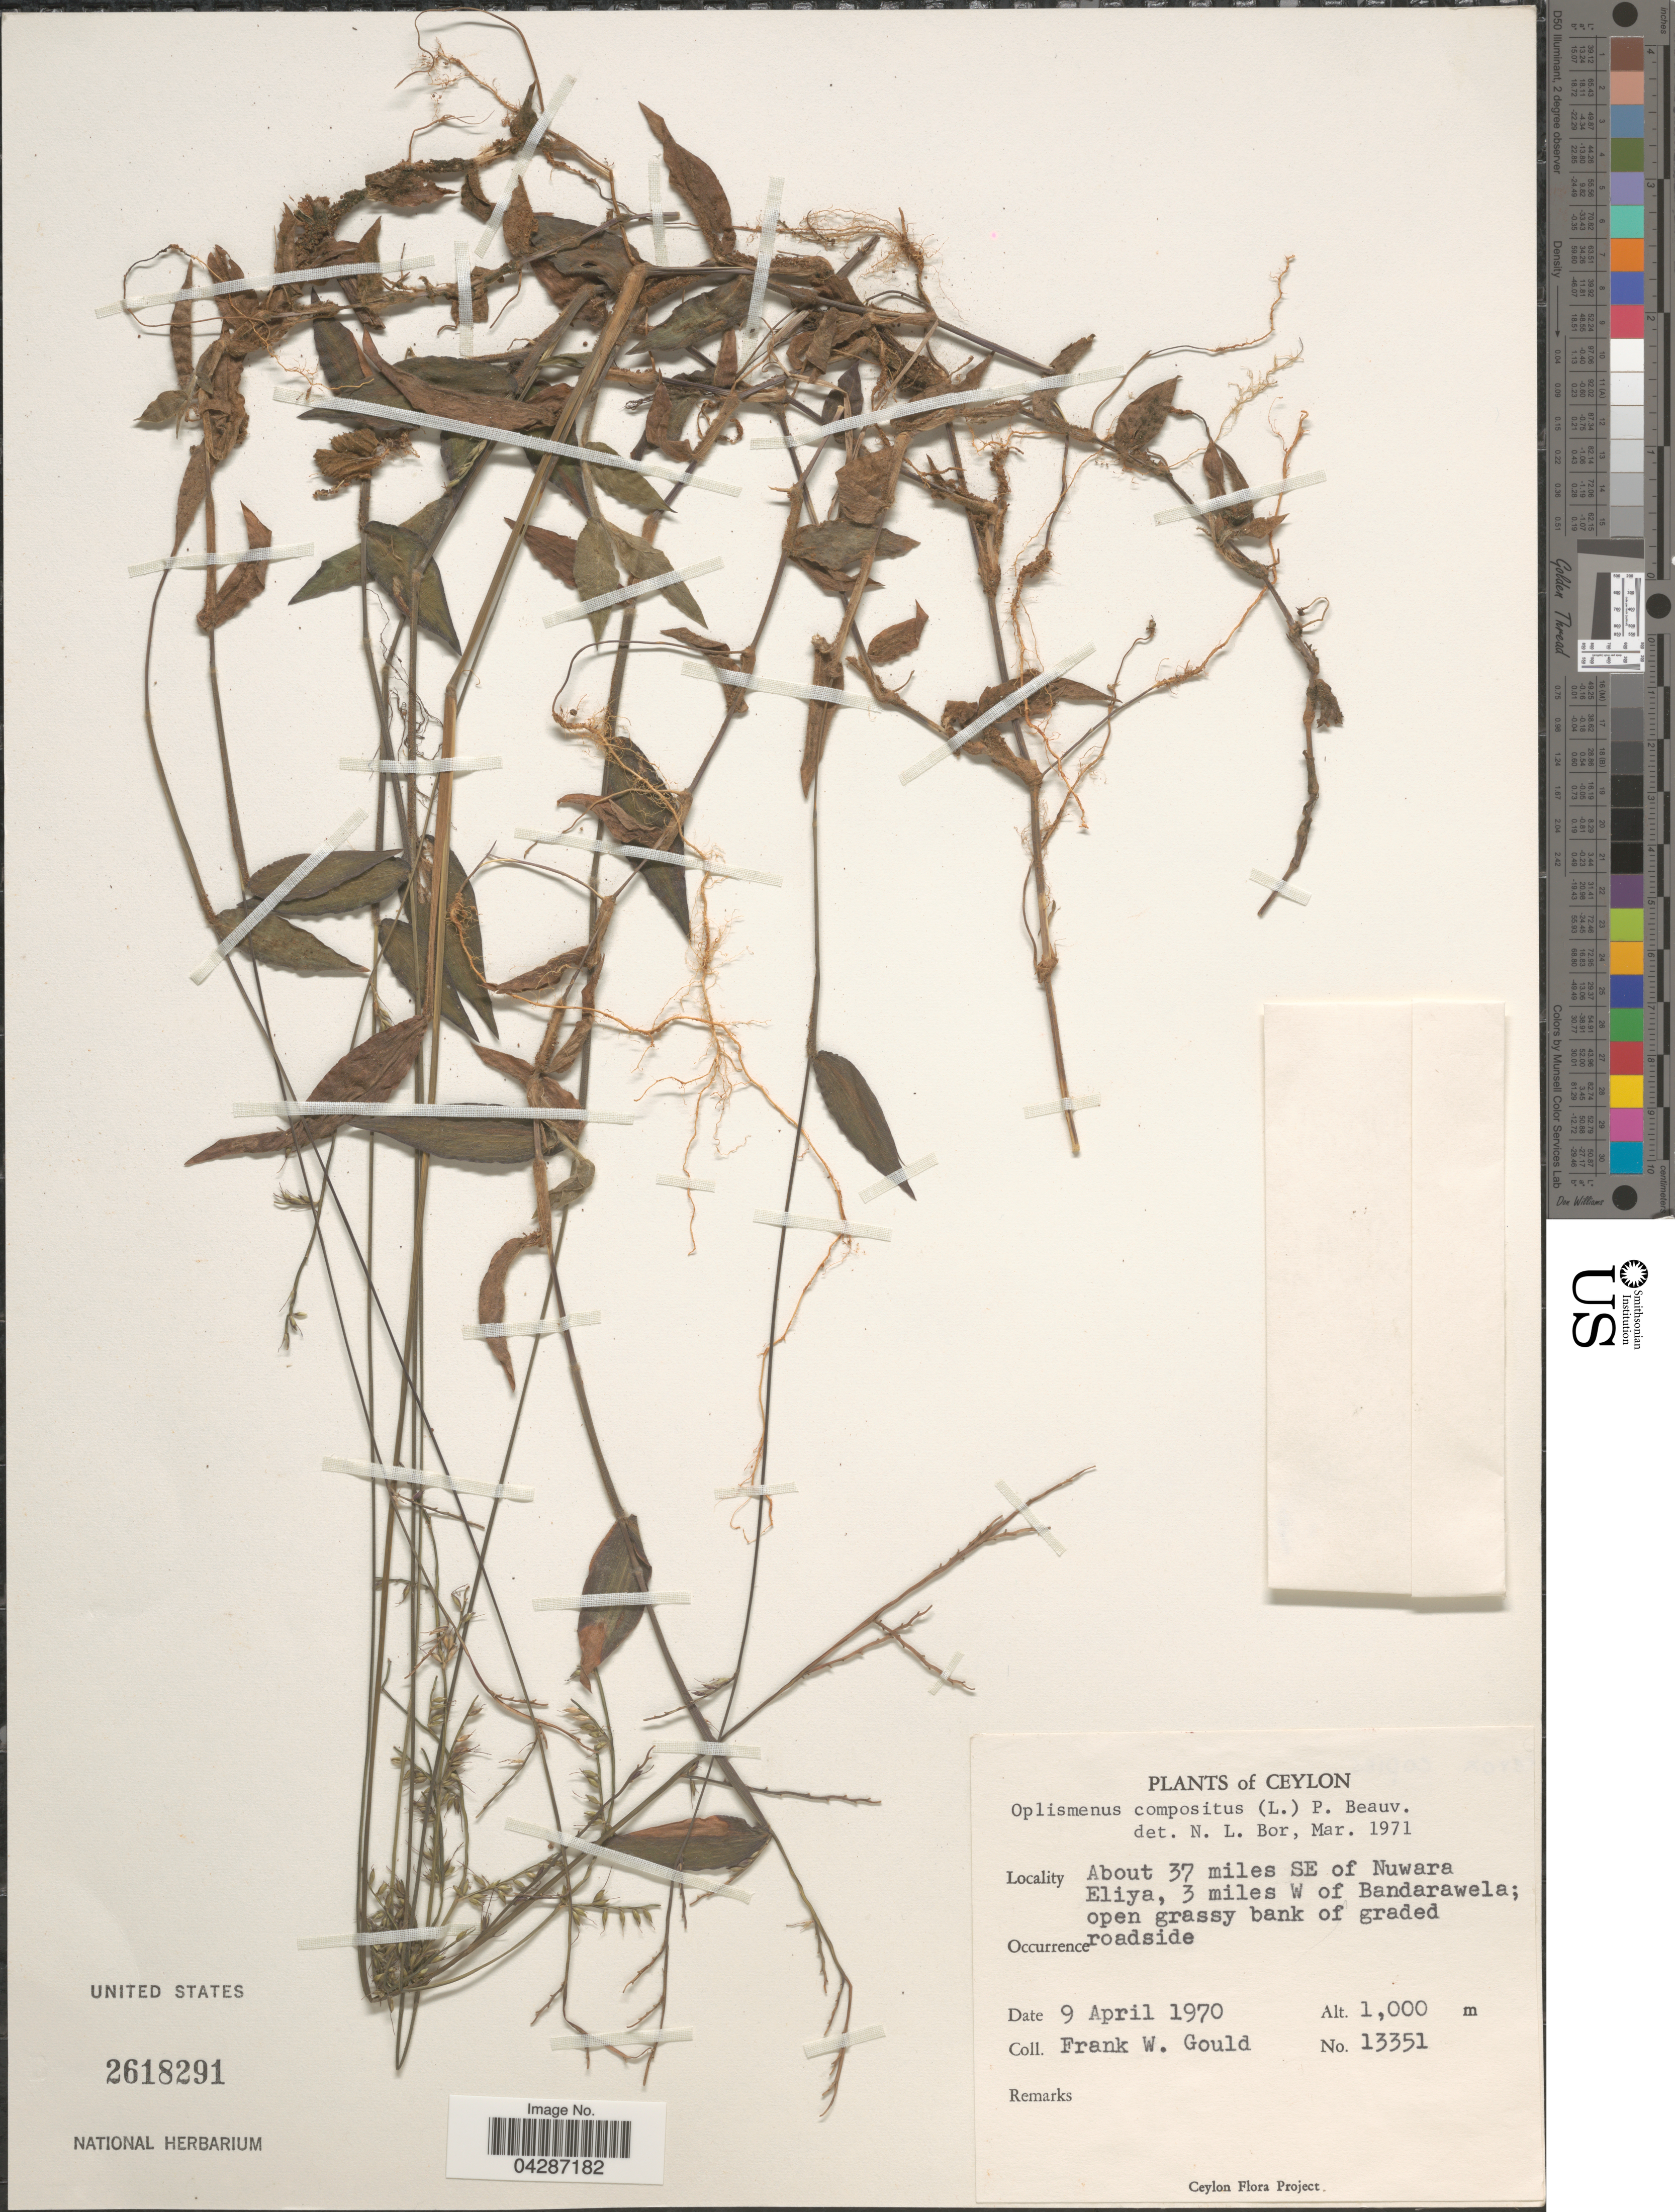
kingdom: Plantae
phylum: Tracheophyta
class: Liliopsida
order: Poales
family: Poaceae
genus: Oplismenus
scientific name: Oplismenus compositus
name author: (L.) P. Beauv.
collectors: F. W. Gould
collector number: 13351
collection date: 1970-04-09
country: Pakistan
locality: Ceylon. About 37 miles SE of Nuwara Eliya, 3 miles W of Bandarawala; open grassy bank of graded roadside.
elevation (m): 1000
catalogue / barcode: US 2618291